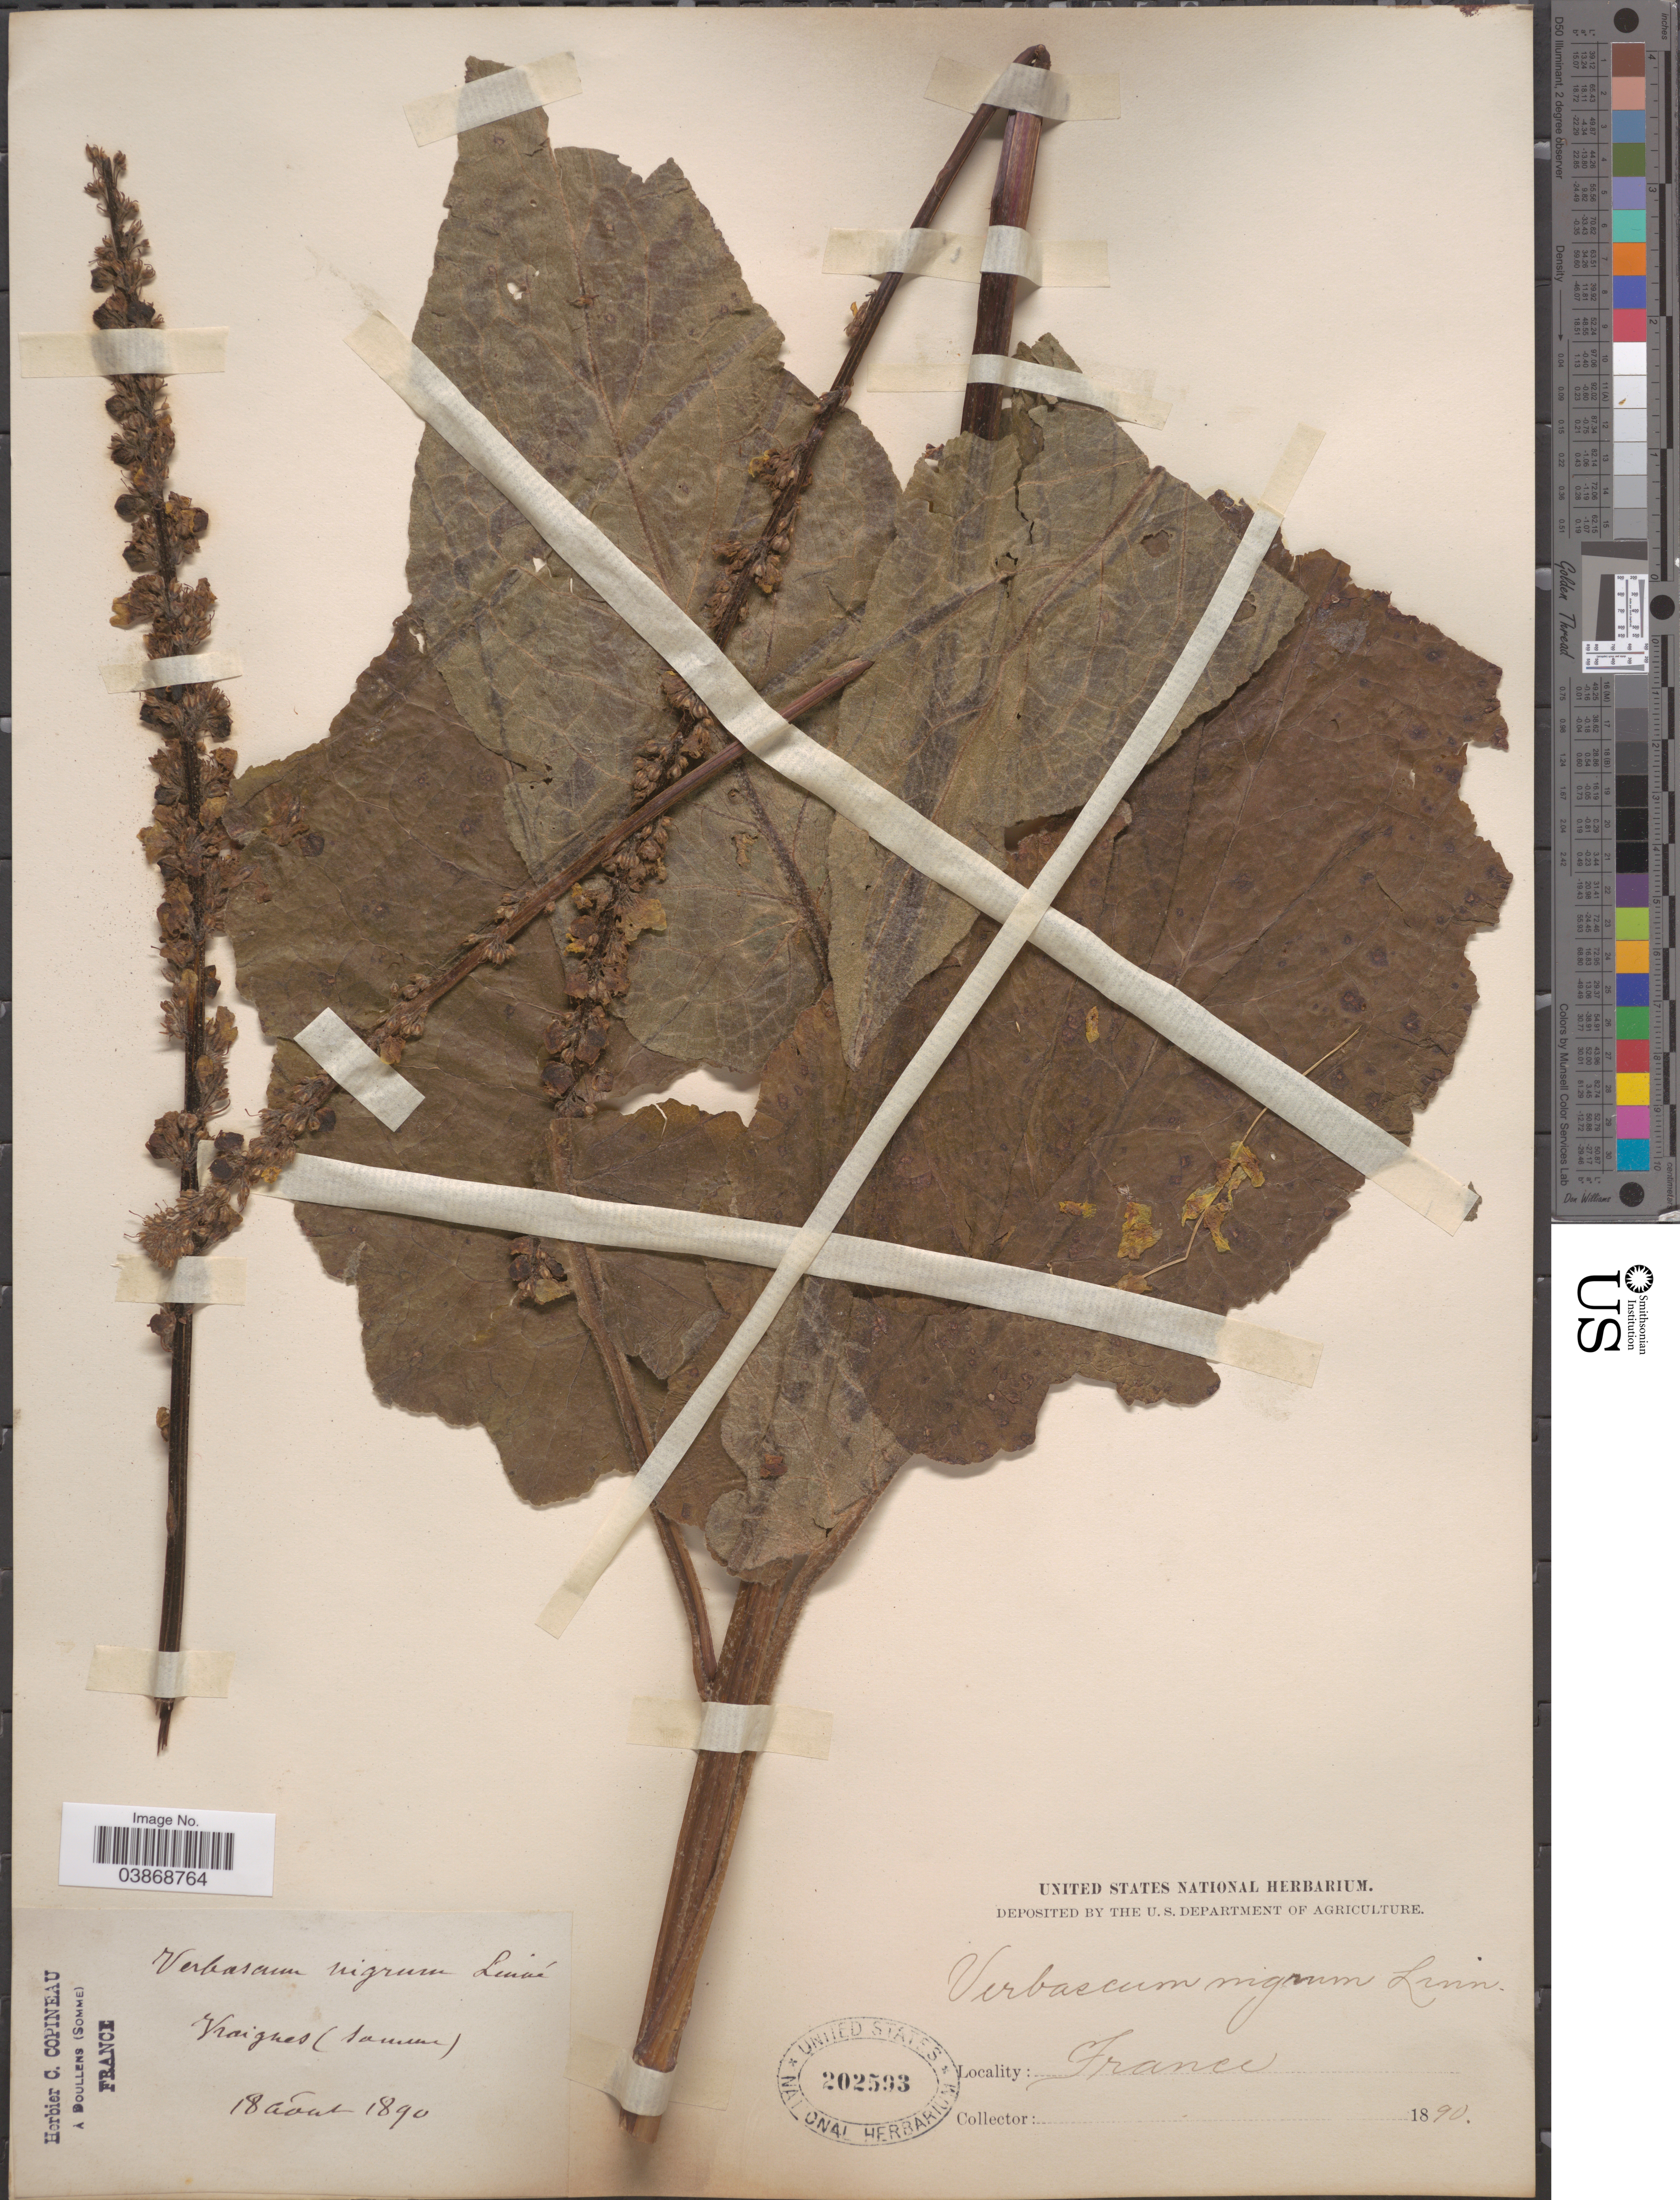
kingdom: Plantae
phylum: Tracheophyta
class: Magnoliopsida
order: Lamiales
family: Scrophulariaceae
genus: Verbascum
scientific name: Verbascum nigrum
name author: L.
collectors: ex herb. C. Copineau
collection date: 1890-08-18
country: France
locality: Vraignes (Somme).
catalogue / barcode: US 202593